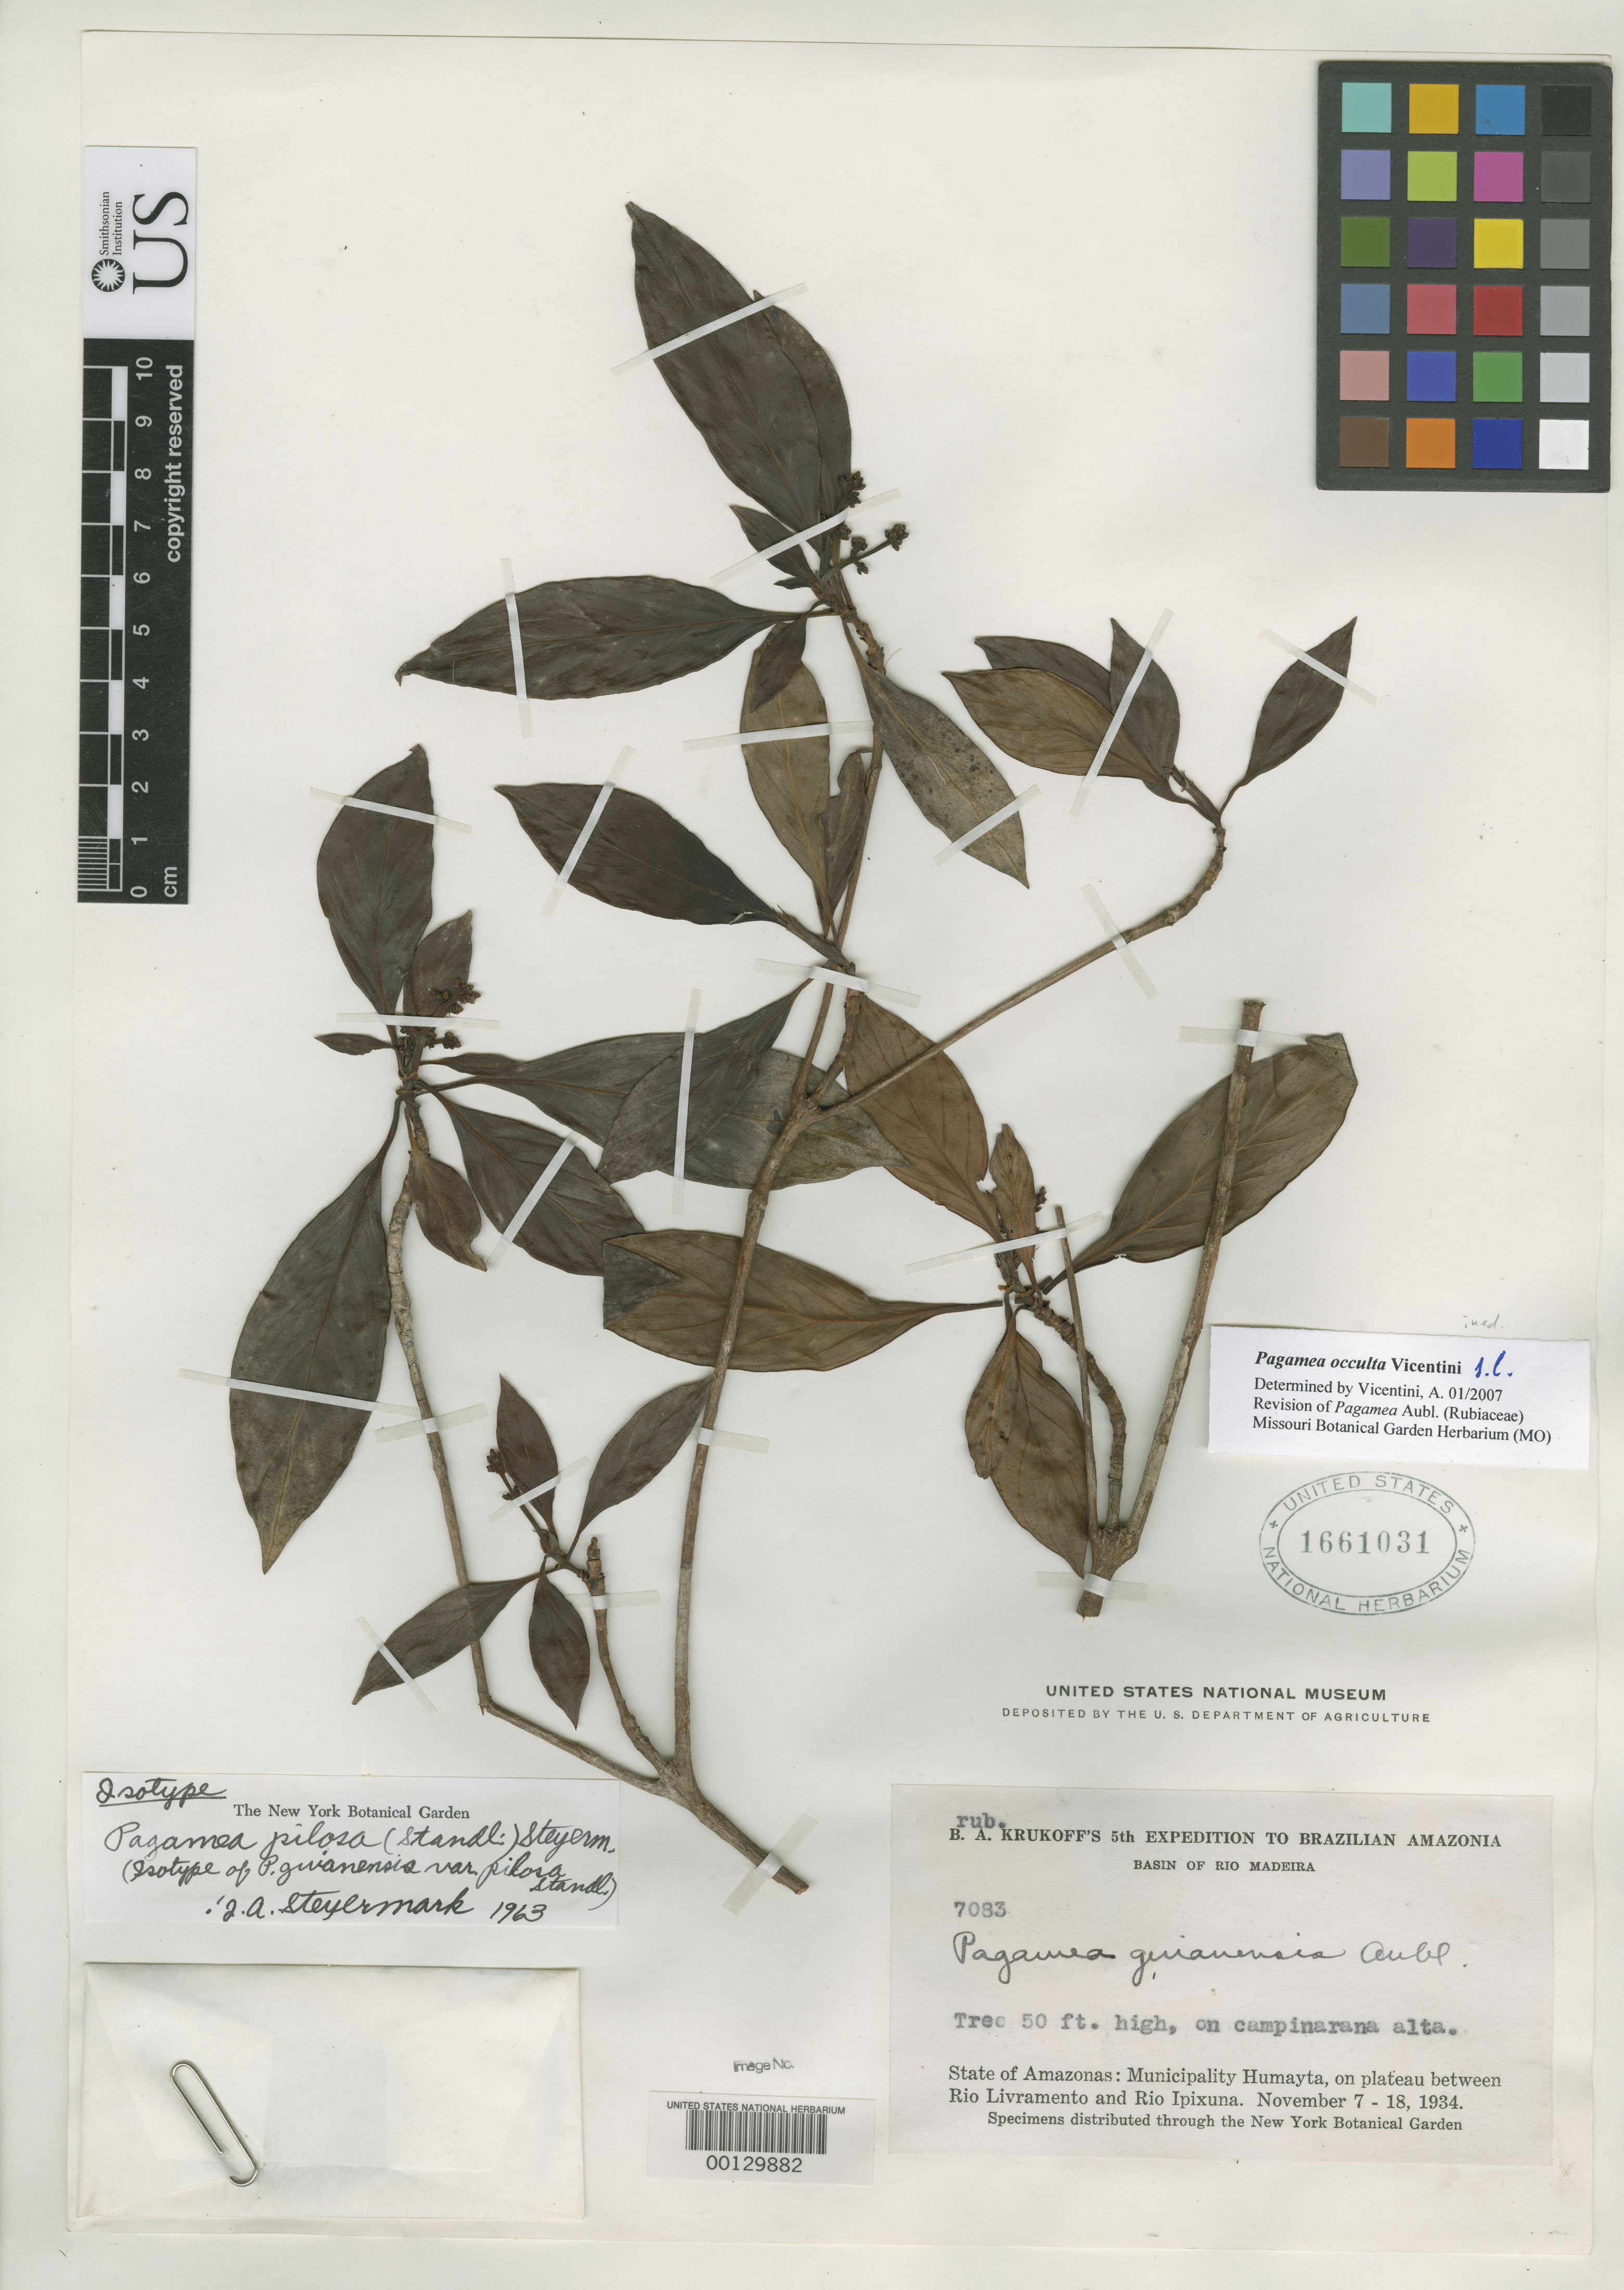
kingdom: Plantae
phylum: Tracheophyta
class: Magnoliopsida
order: Gentianales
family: Rubiaceae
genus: Pagamea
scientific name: Pagamea guianensis var. pilosa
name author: Standl.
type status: Isotype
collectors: B. A. Krukoff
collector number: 7083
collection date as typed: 07 Nov 1934 to 18 Nov 1934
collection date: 1934-11-07/1934-11-18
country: Brazil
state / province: Amazonas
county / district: Humaitá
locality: Between Rios Livramento and Ipixuma, basin of Rio Madeira.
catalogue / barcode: US 1661031